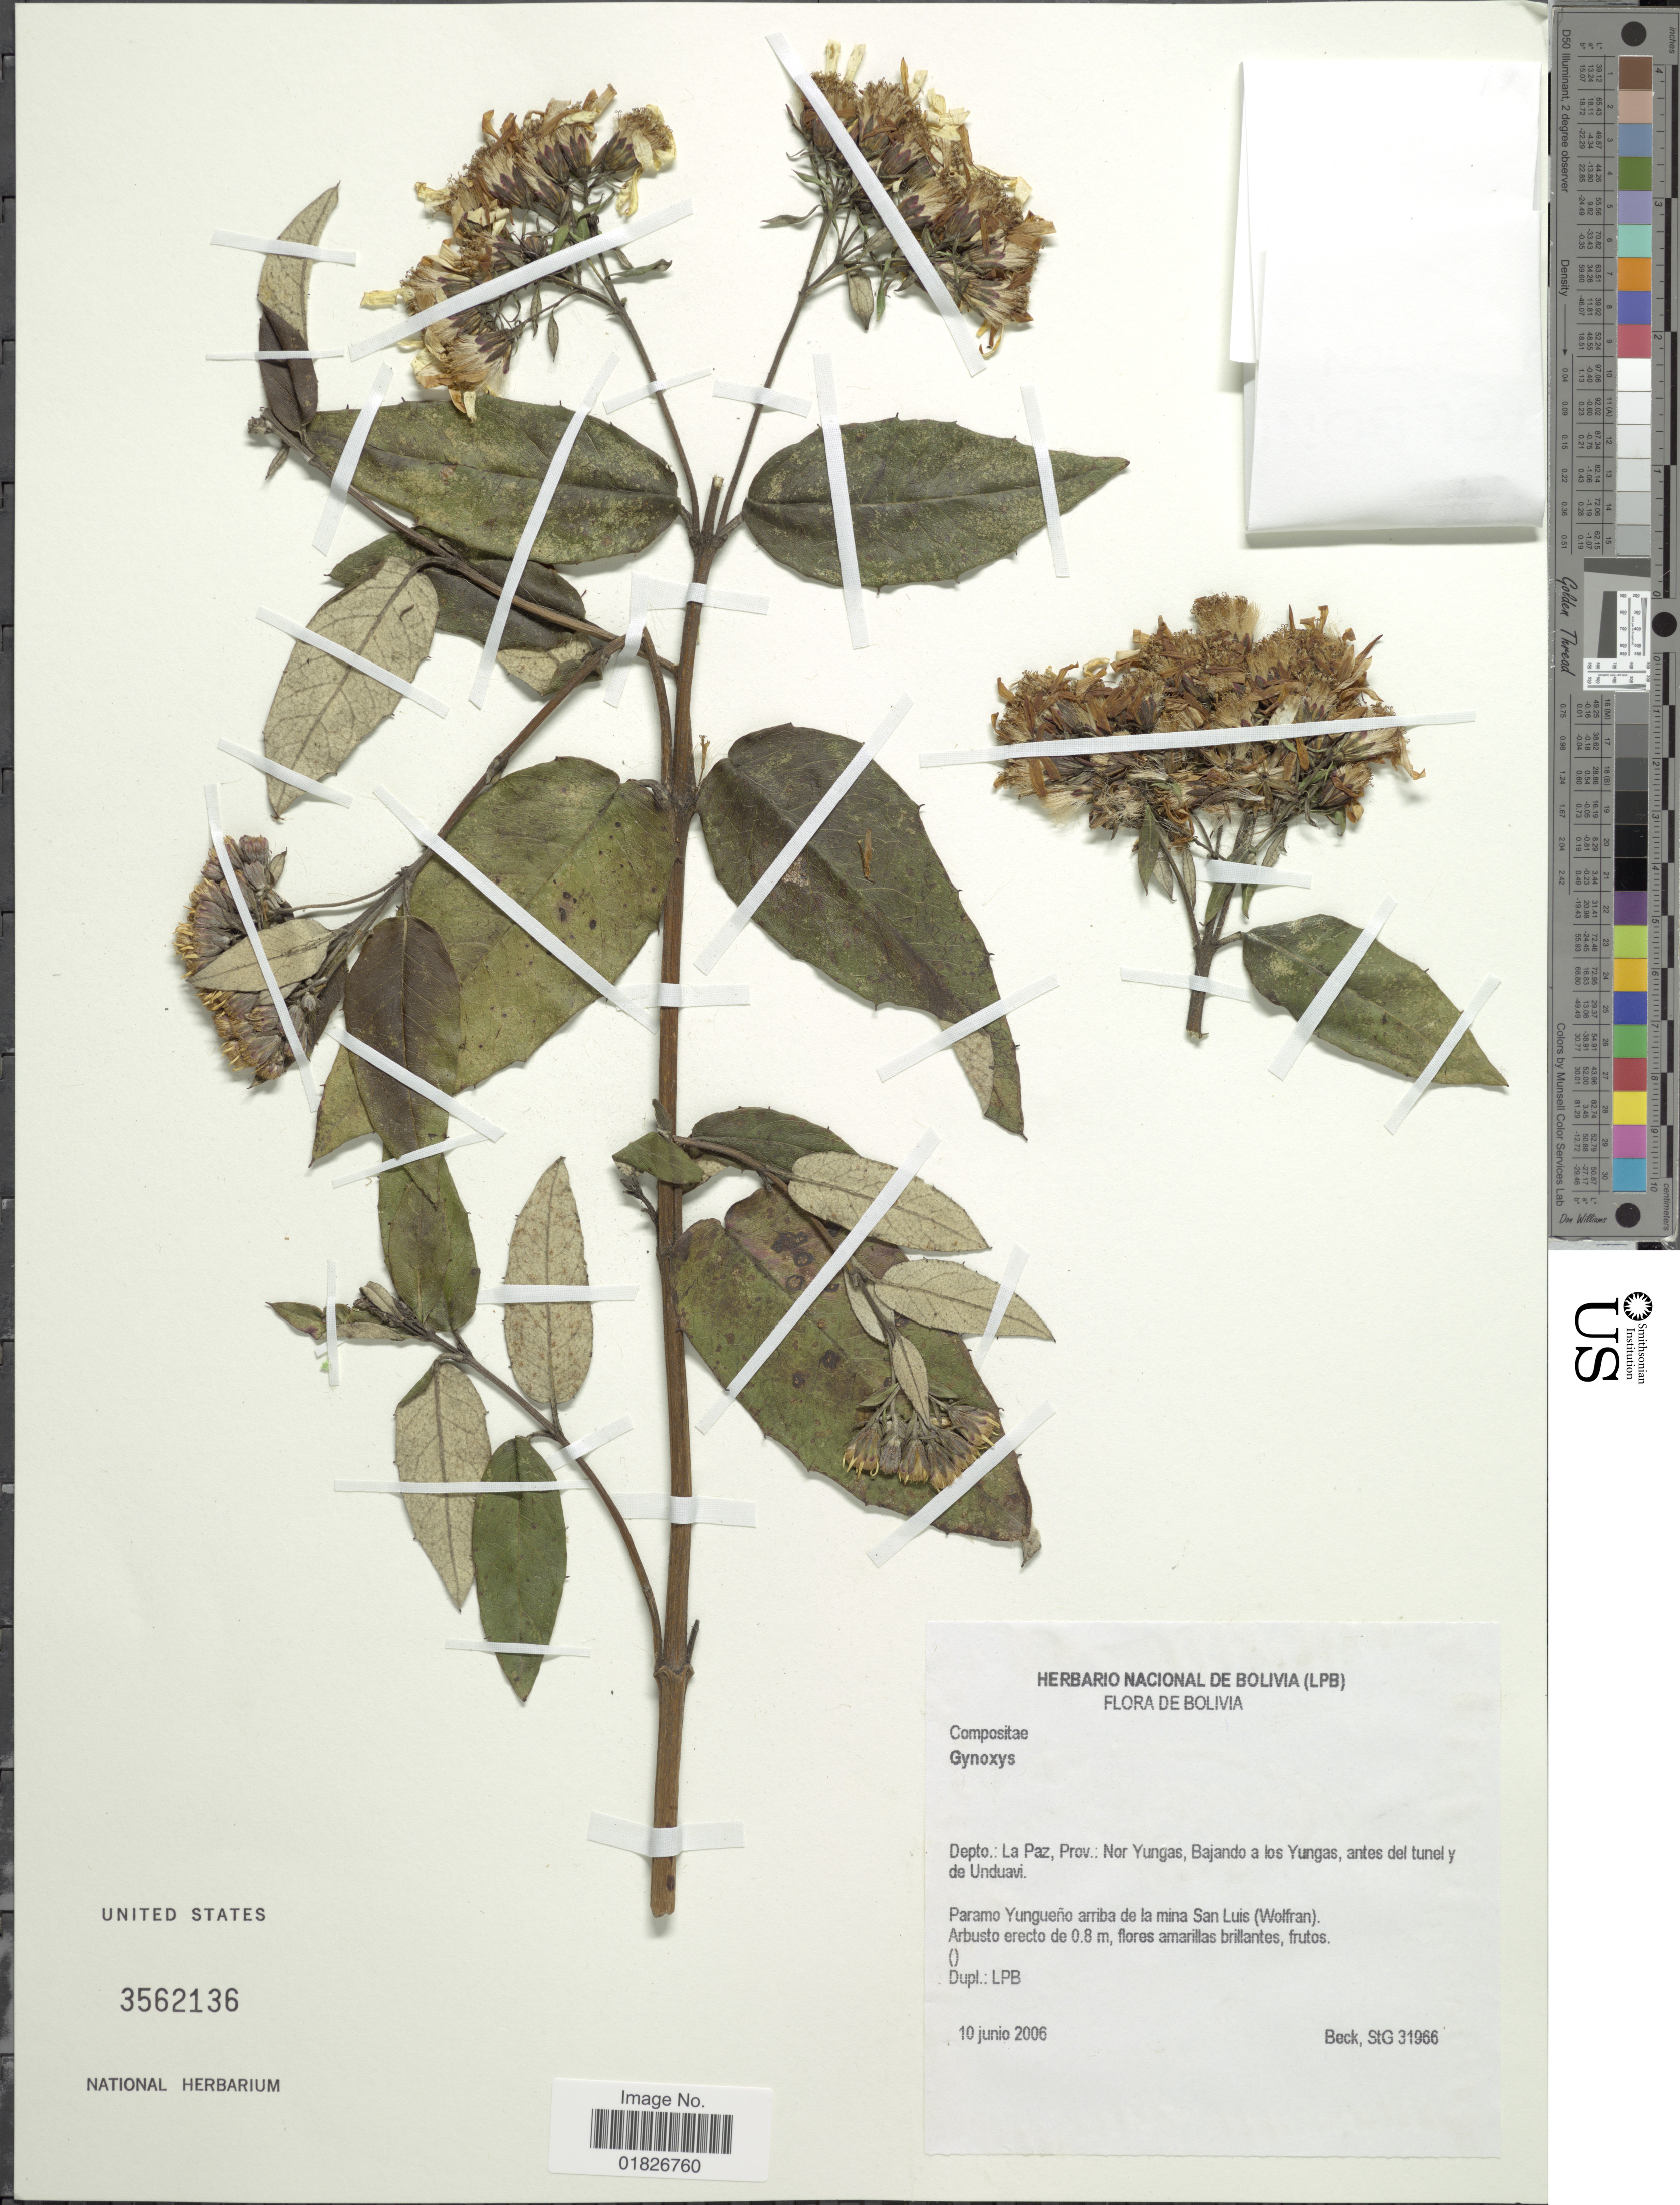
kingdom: Plantae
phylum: Tracheophyta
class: Magnoliopsida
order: Asterales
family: Asteraceae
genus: Gynoxys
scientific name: Gynoxys sp.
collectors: S. G. Beck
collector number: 31966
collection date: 2006-06-10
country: Bolivia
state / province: La Paz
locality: Prov. Nor Yungas, Bajando a los Yungas, antes del tunel y de Unduavi, Paramo Yungueno arriba de la mina San Luis (Wolfran)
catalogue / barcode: US 3562136